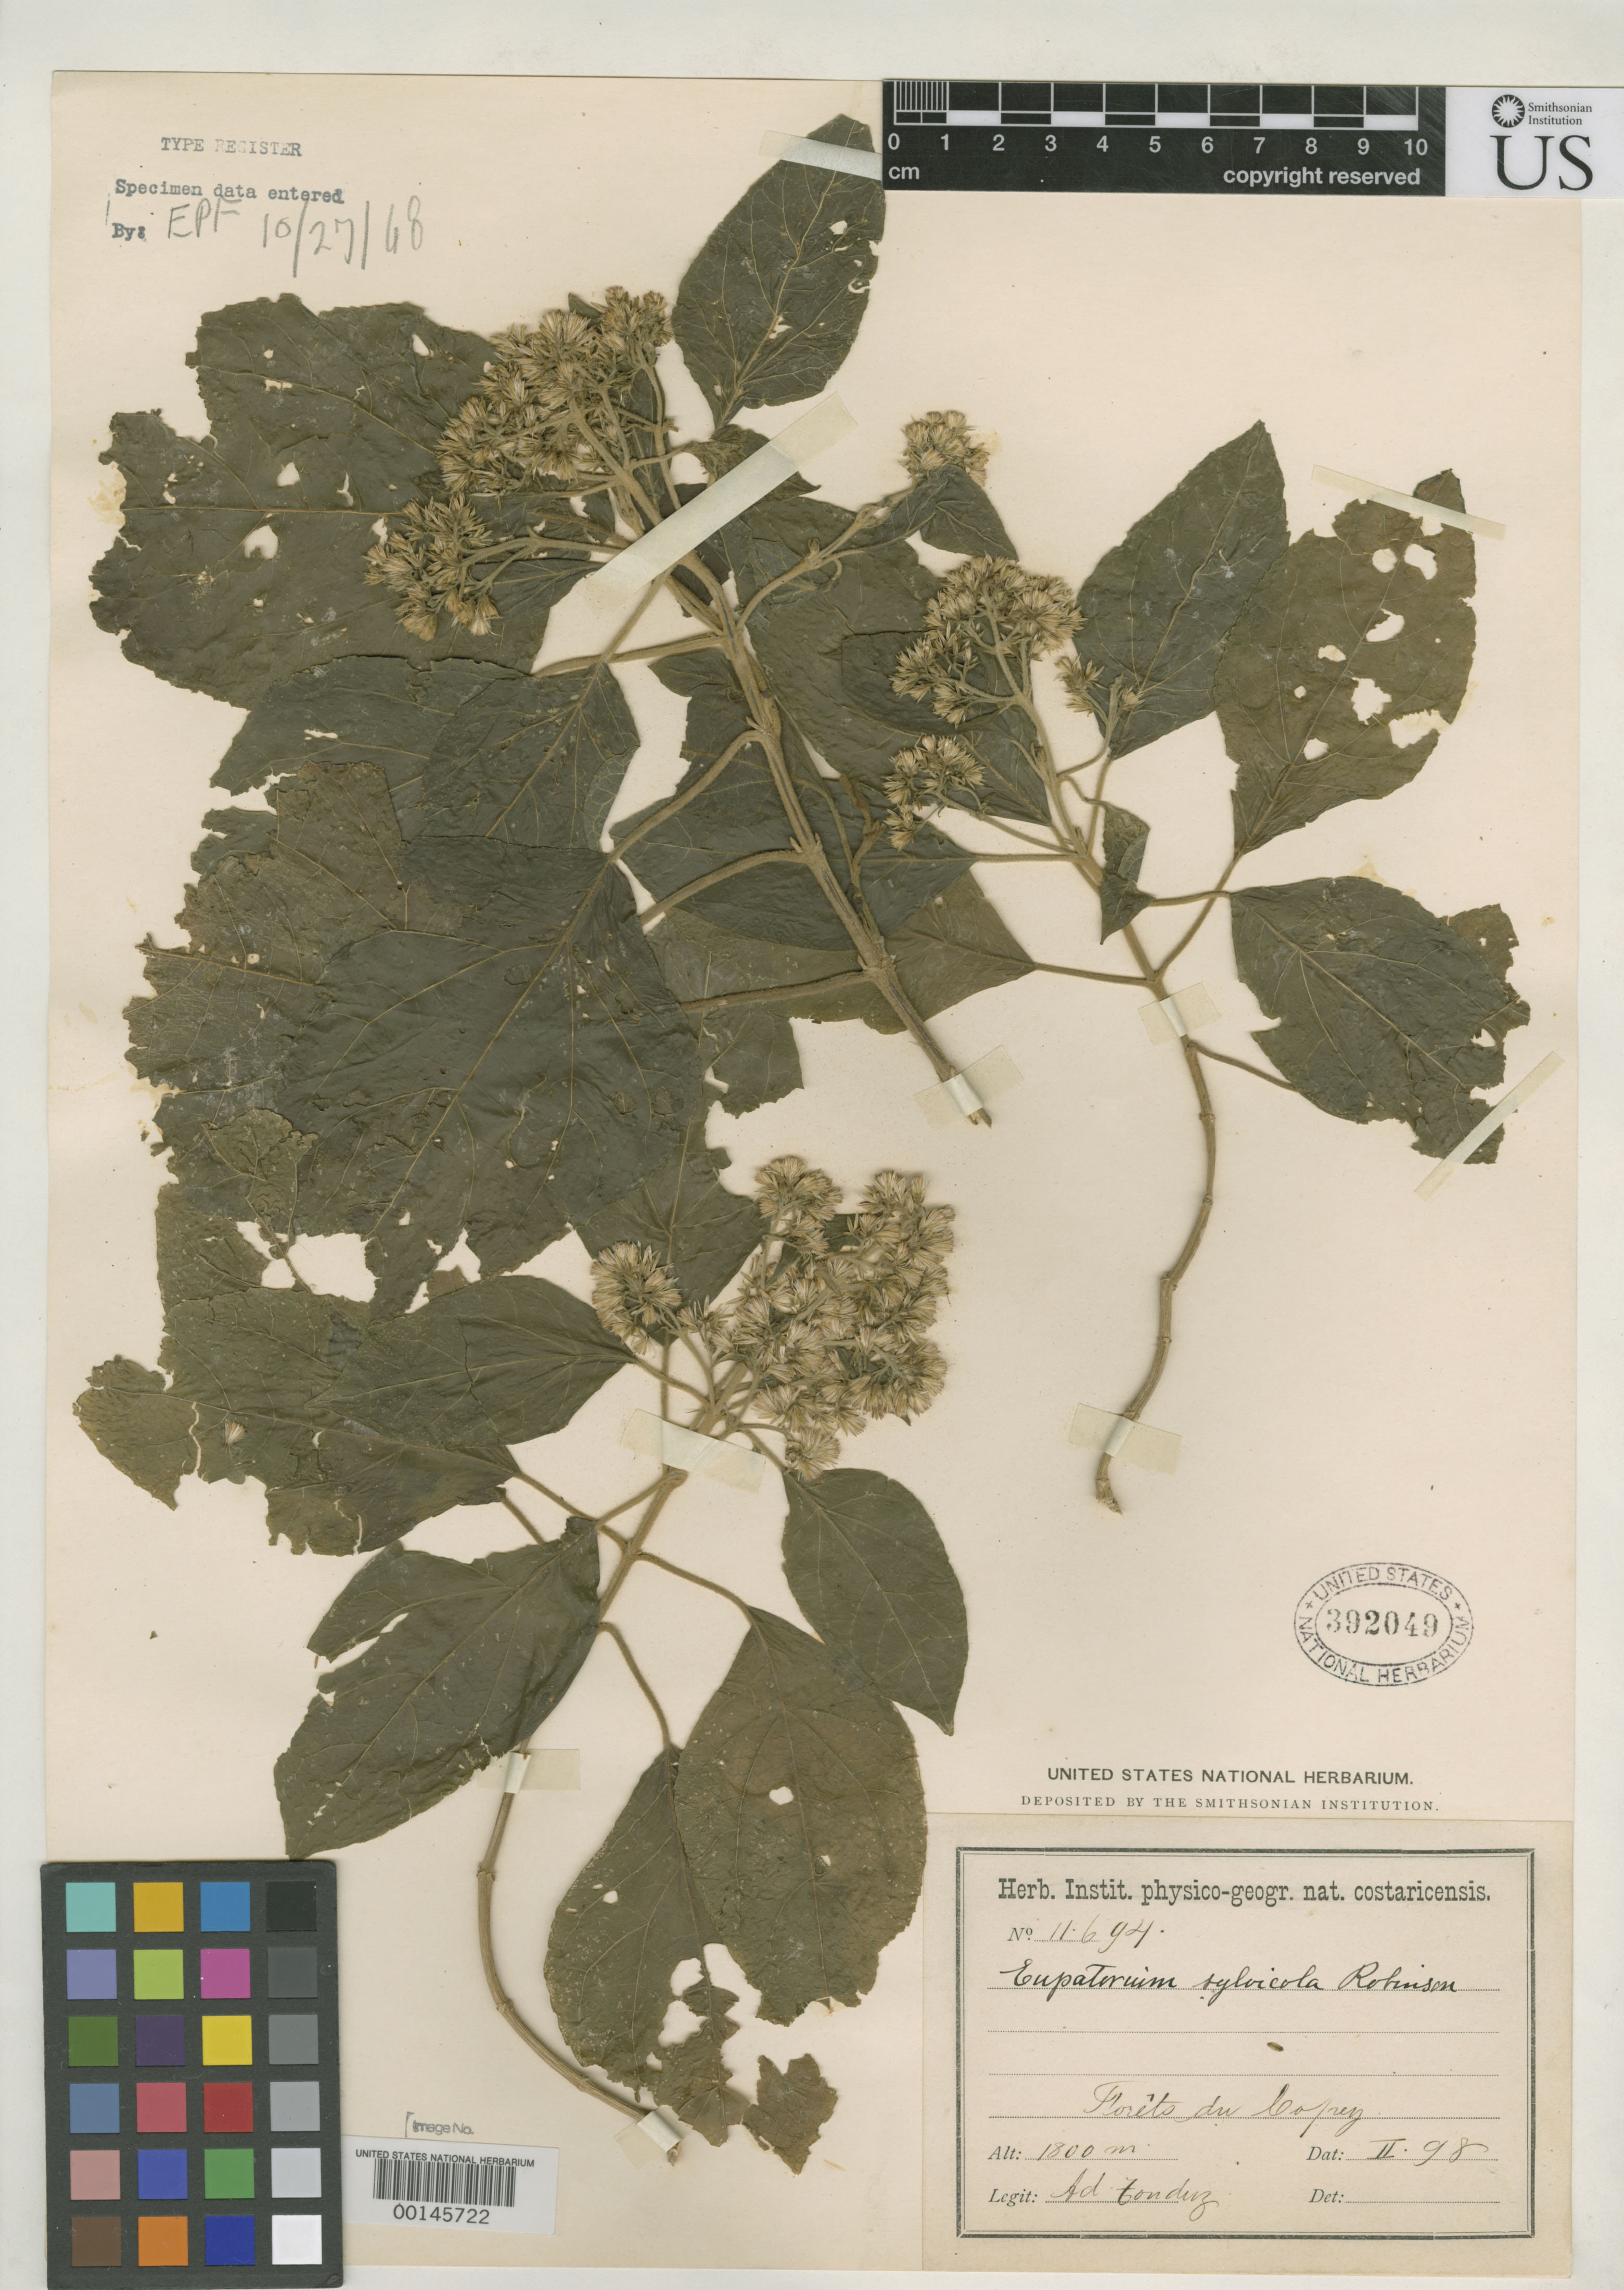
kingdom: Plantae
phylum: Tracheophyta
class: Magnoliopsida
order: Asterales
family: Asteraceae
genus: Eupatorium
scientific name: Eupatorium silvicola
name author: B.L. Rob.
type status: Isosyntype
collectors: A. Tonduz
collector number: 11694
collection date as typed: Feb 1898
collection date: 1898-02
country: Costa Rica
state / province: San José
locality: Forets du Copey.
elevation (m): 1800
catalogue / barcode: US 392049